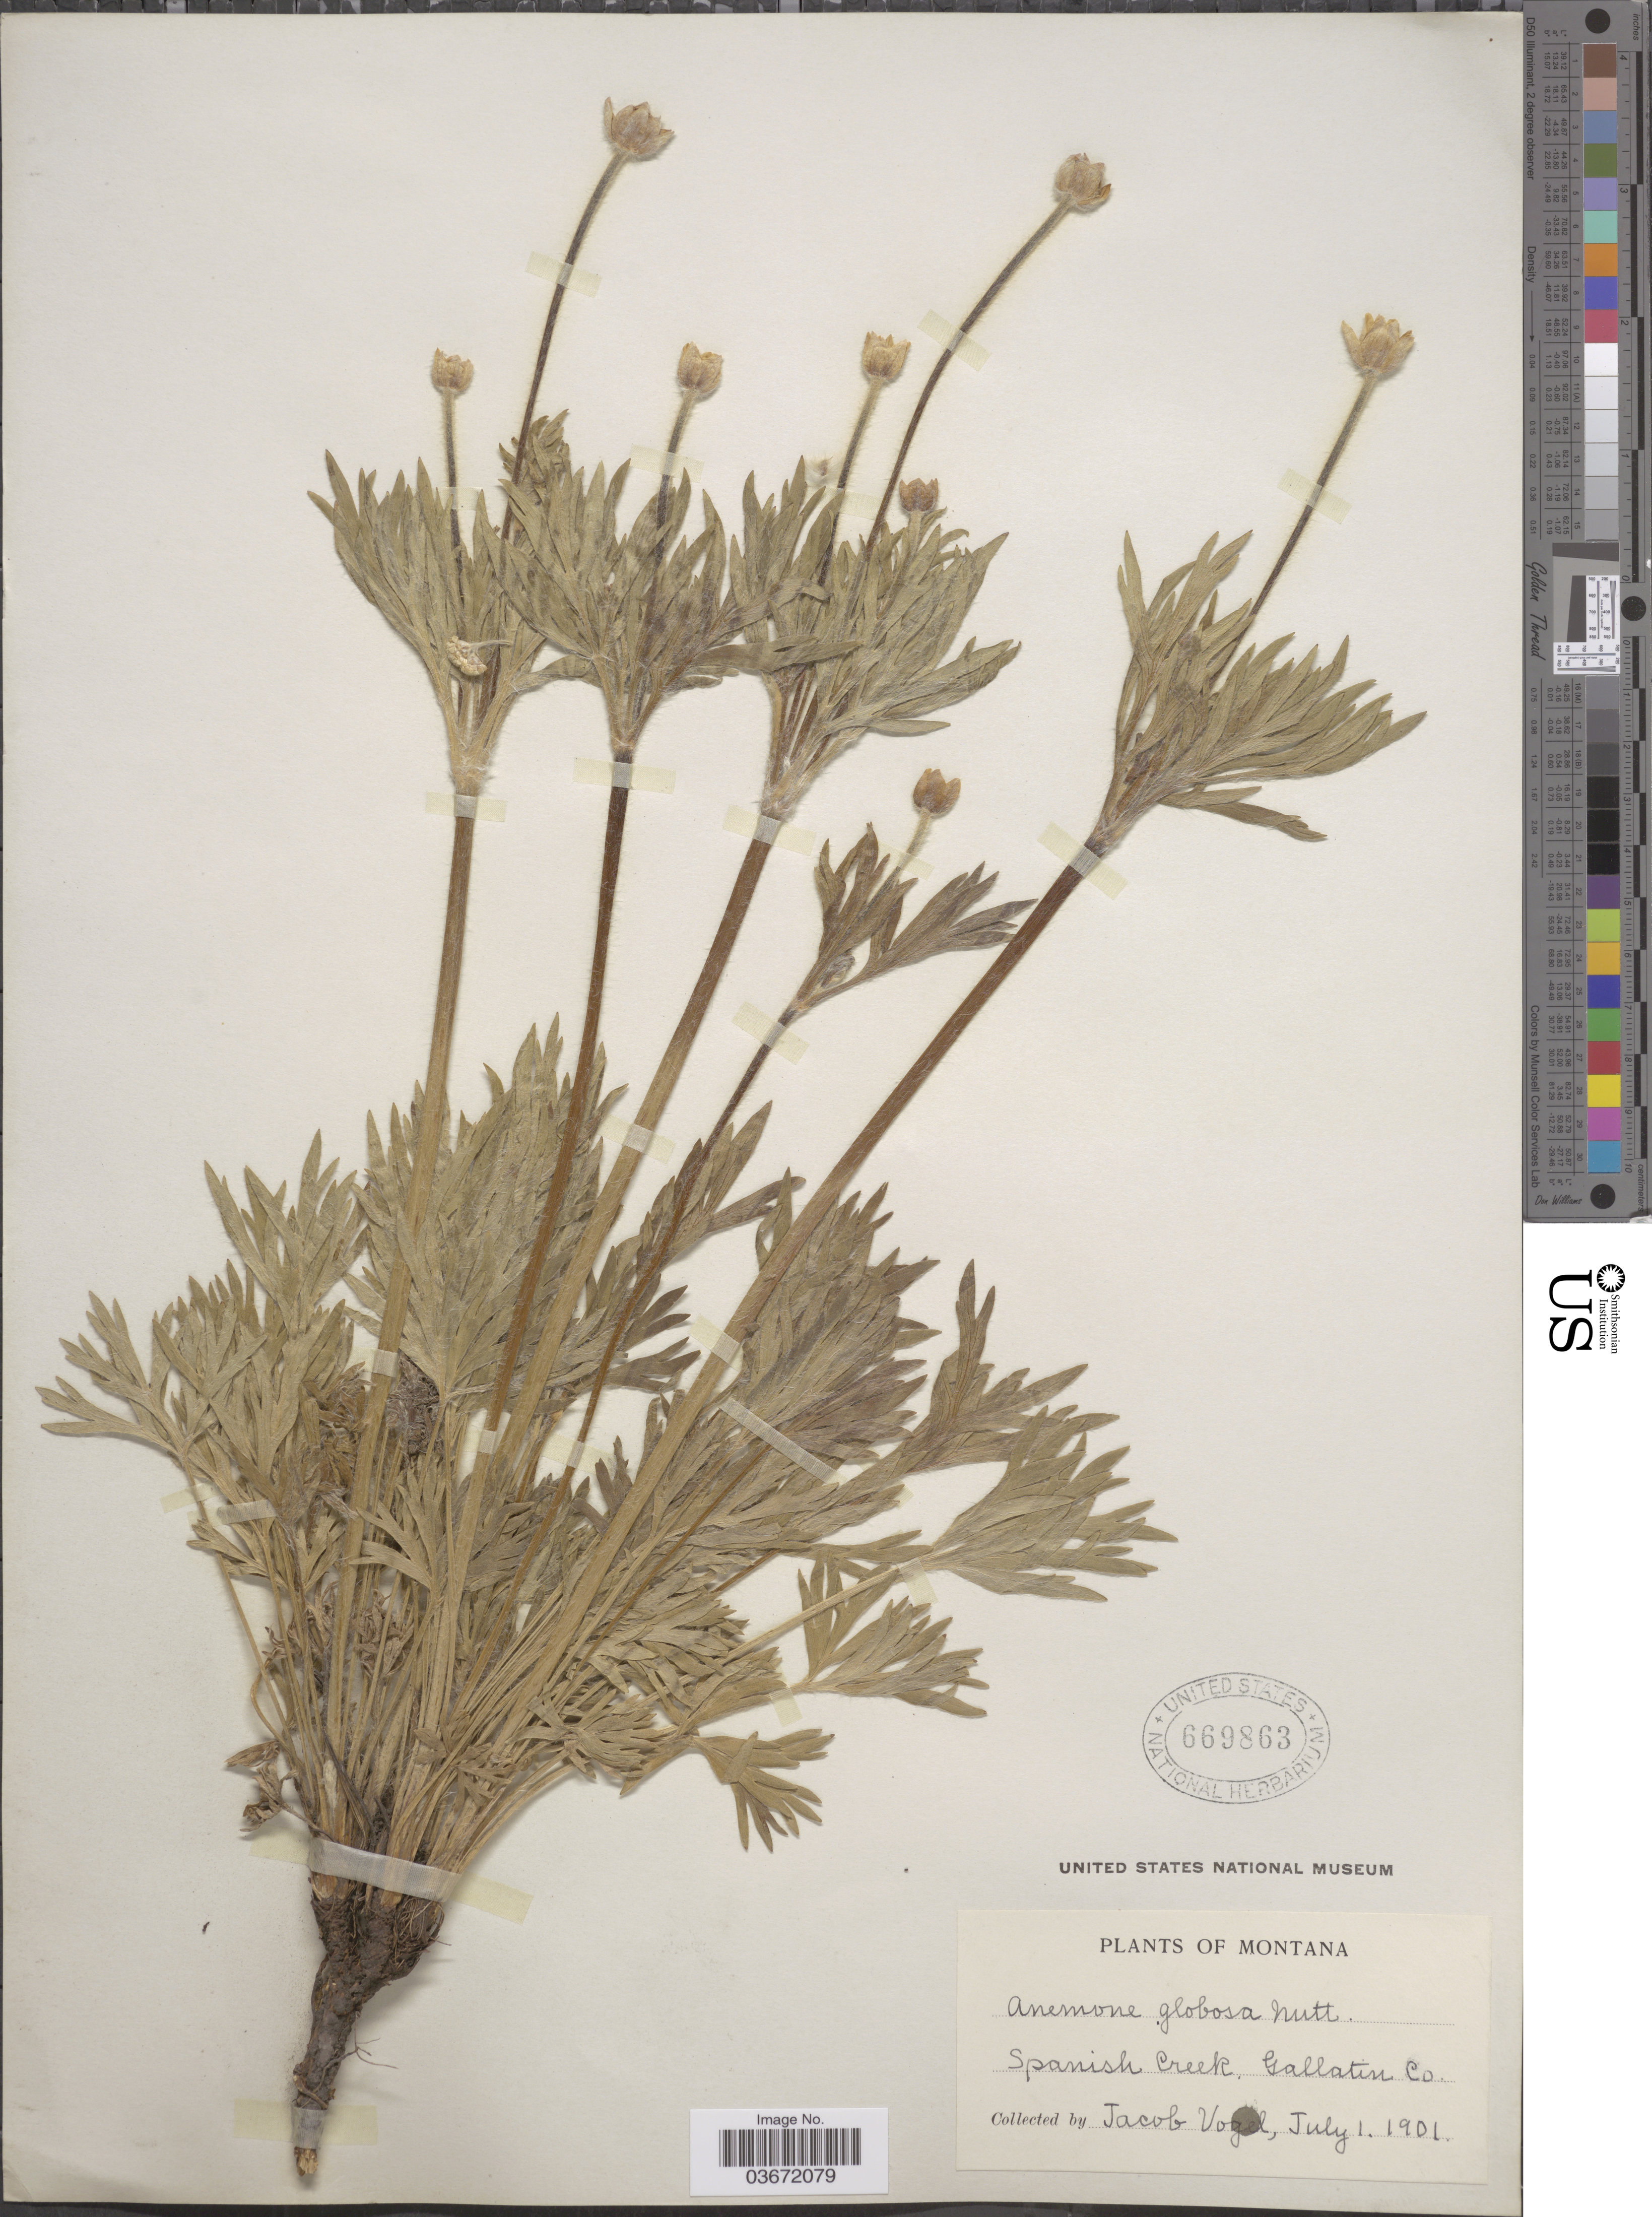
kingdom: Plantae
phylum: Tracheophyta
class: Magnoliopsida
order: Ranunculales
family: Ranunculaceae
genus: Anemone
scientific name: Anemone globosa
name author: (Torr. & A. Gray) Nutt. ex A. Heller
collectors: J. Vogel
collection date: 1901-07-01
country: United States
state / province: Montana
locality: Spanish Creek, Gallatin Co.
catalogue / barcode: US 669863